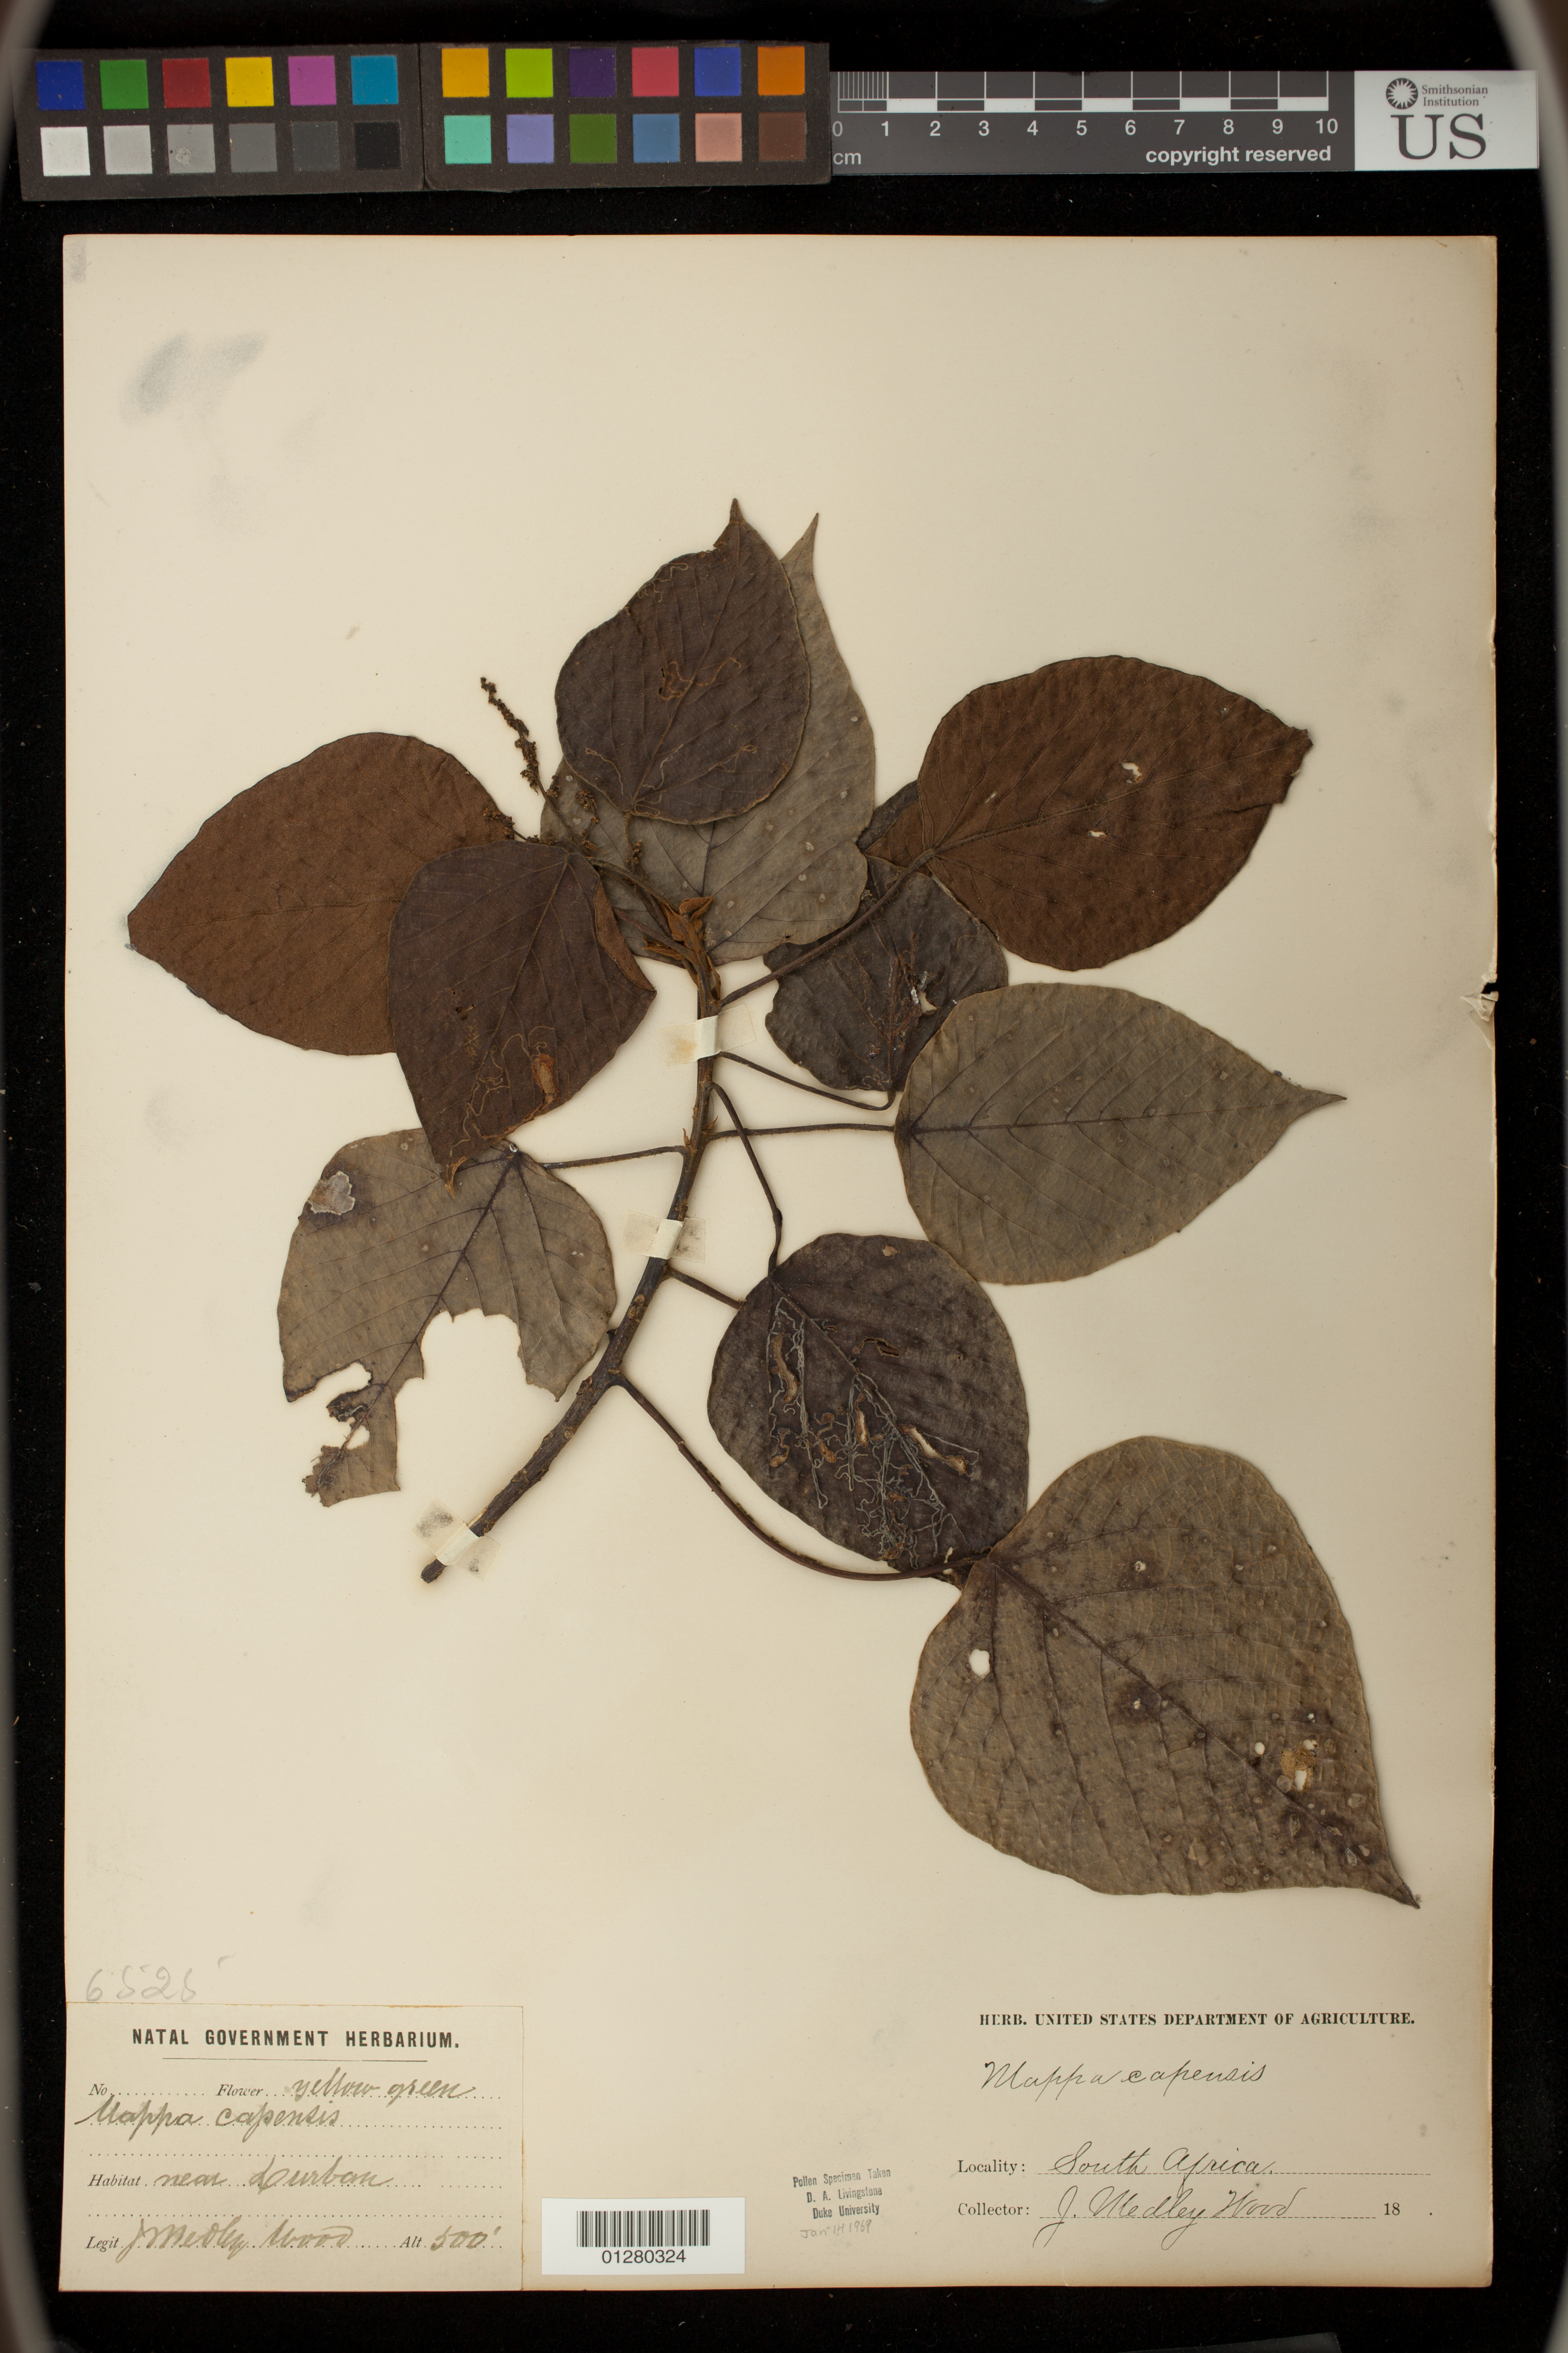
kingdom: Plantae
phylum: Tracheophyta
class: Magnoliopsida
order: Malpighiales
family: Euphorbiaceae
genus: Macaranga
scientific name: Macaranga capensis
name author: (Baill.) Benth. ex Simm.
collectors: J. M. Wood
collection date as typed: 18--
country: South Africa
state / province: KwaZulu-Natal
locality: near Durban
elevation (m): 152